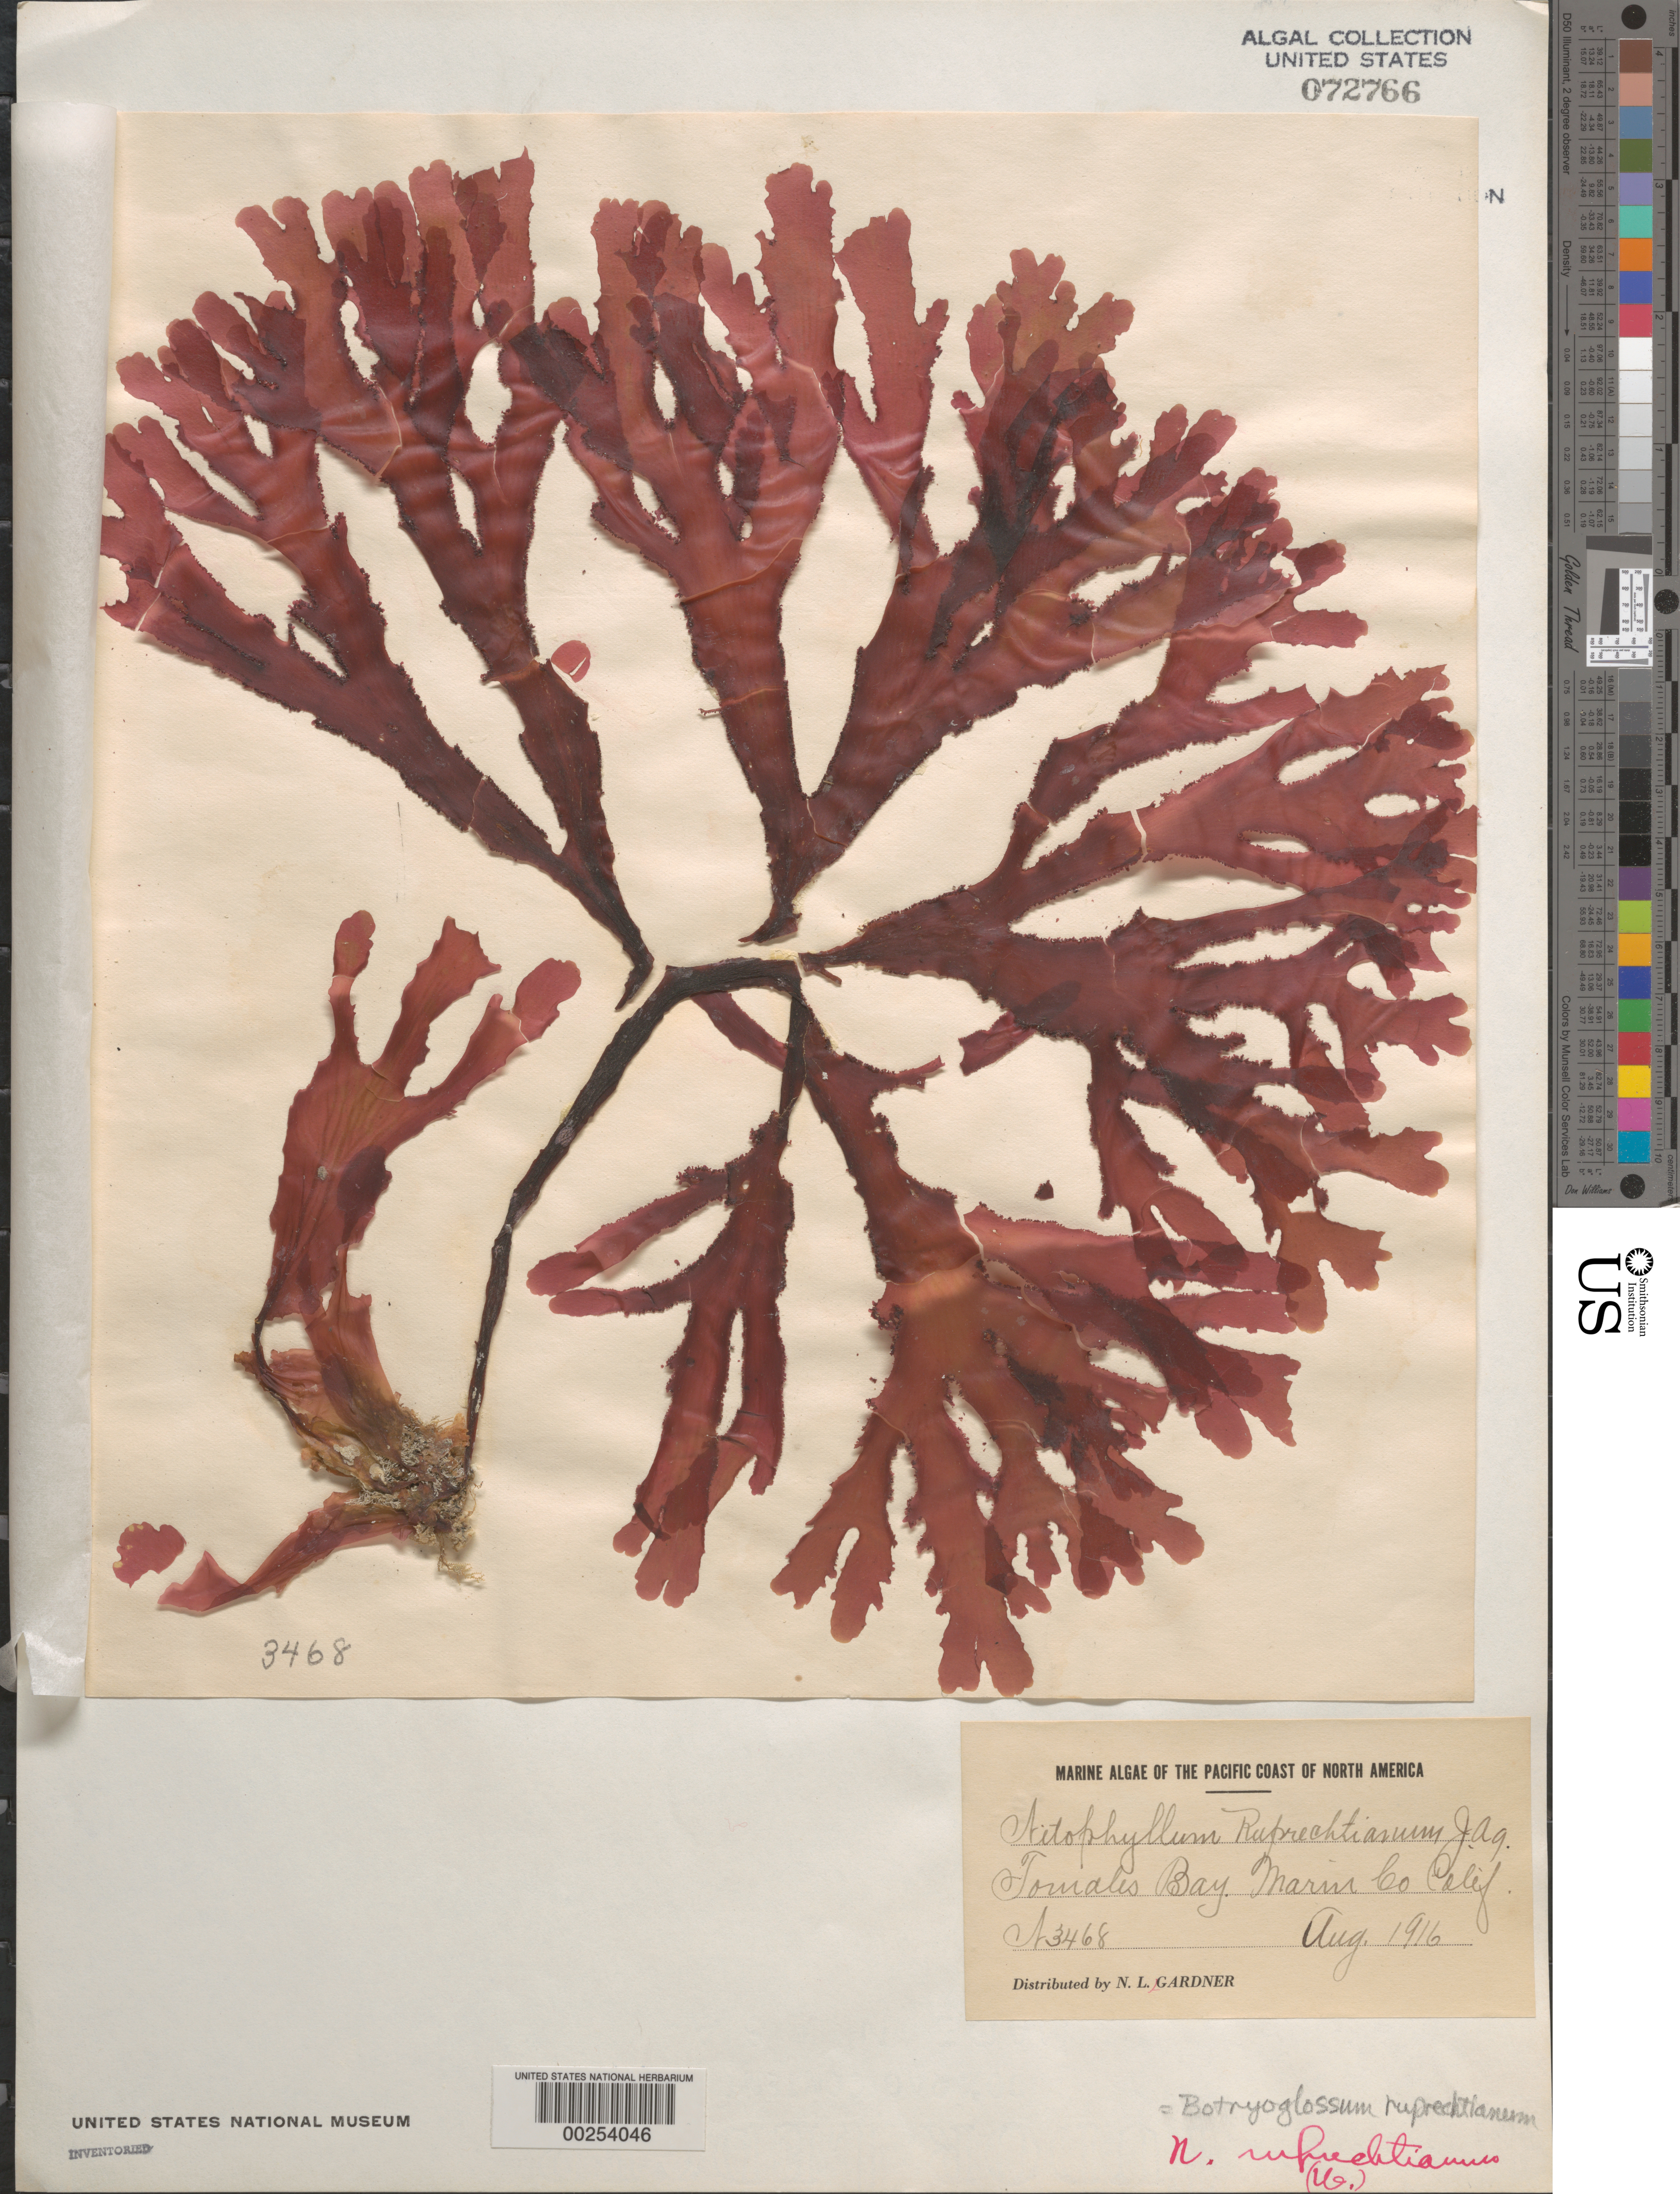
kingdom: Plantae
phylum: Rhodophyta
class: Florideophyceae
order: Ceramiales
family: Delesseriaceae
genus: Cryptopleura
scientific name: Cryptopleura ruprechtiana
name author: (J. Agardh) Kylin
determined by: Algae name updating Project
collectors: N. Gardner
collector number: NLG 3468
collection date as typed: Aug 1916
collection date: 1916-08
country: United States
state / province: California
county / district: Marin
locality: Tomales Bay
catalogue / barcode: US 72766